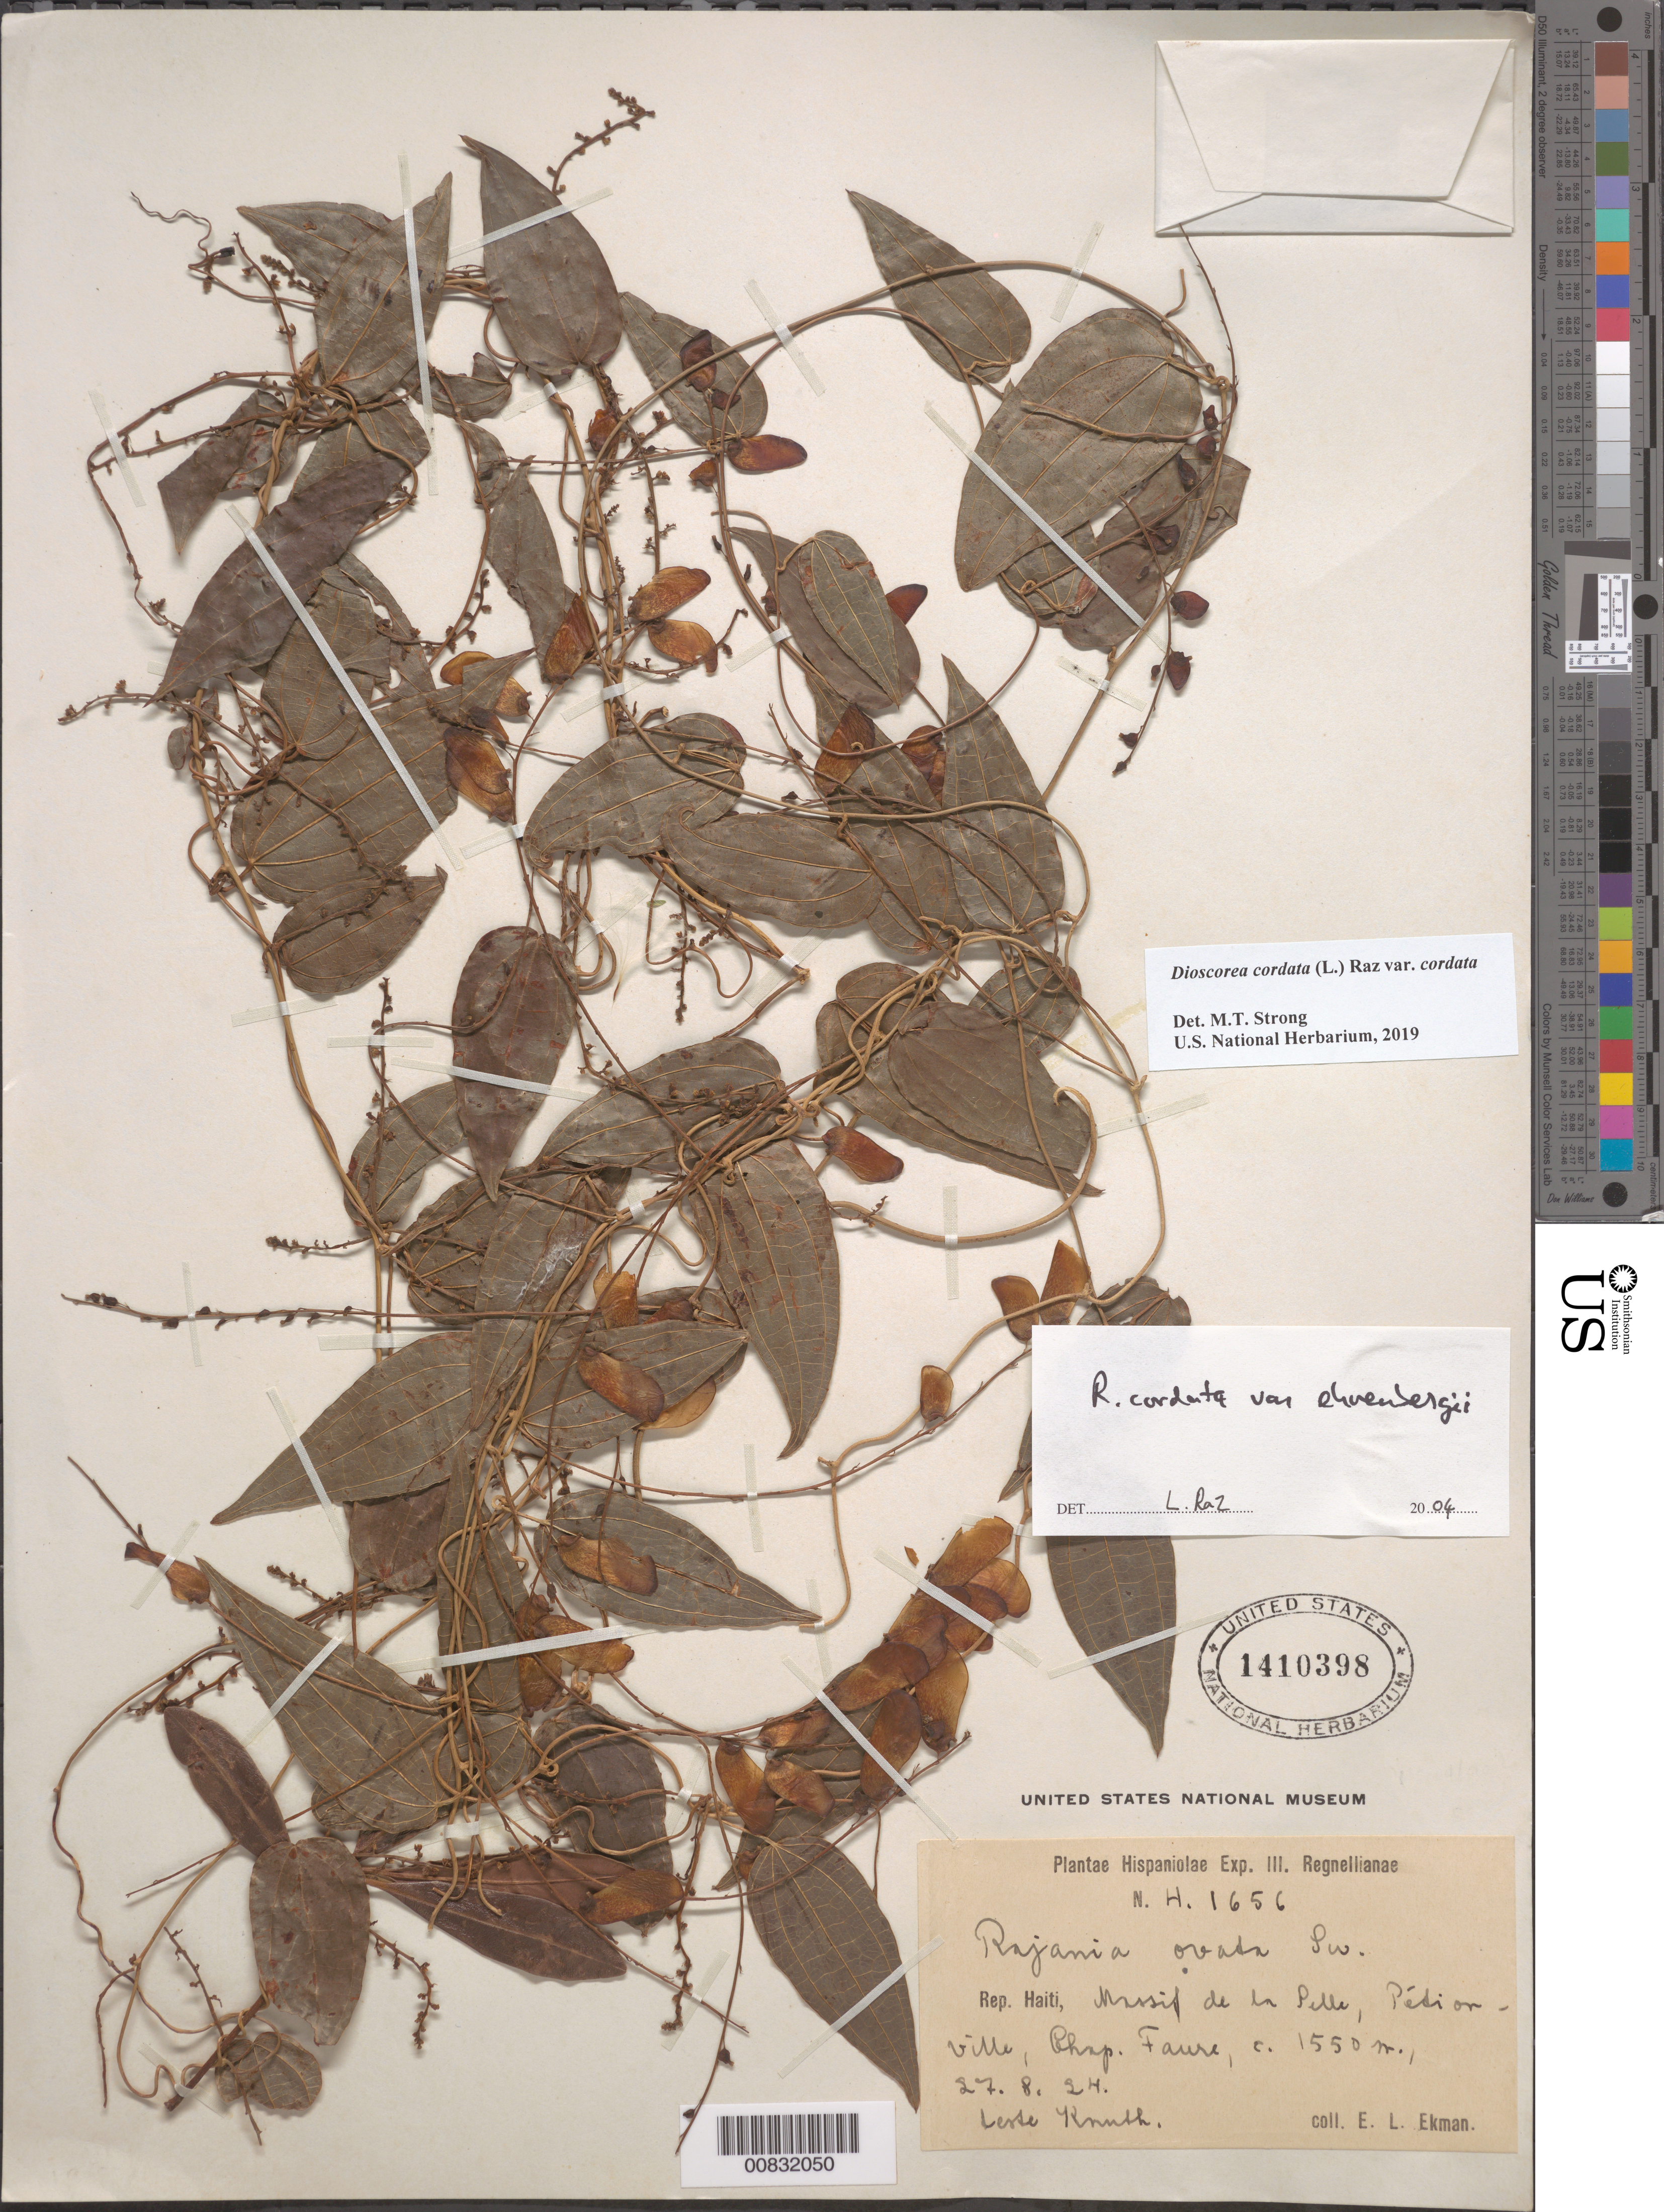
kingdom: Plantae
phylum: Tracheophyta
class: Liliopsida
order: Dioscoreales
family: Dioscoreaceae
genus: Dioscorea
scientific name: Dioscorea cordata var. cordata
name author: (L.) Raz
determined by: Strong, M. T., (US), Smithsonian Institution - National Museum of Natural History (UNITED STATES)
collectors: E. L. Ekman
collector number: H 1656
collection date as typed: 27 Aug 1924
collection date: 1924-08-27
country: Haiti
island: Hispaniola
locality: Massif de la Selle, Pétionville, Chap. Faure.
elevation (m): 1550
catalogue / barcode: US 1410398